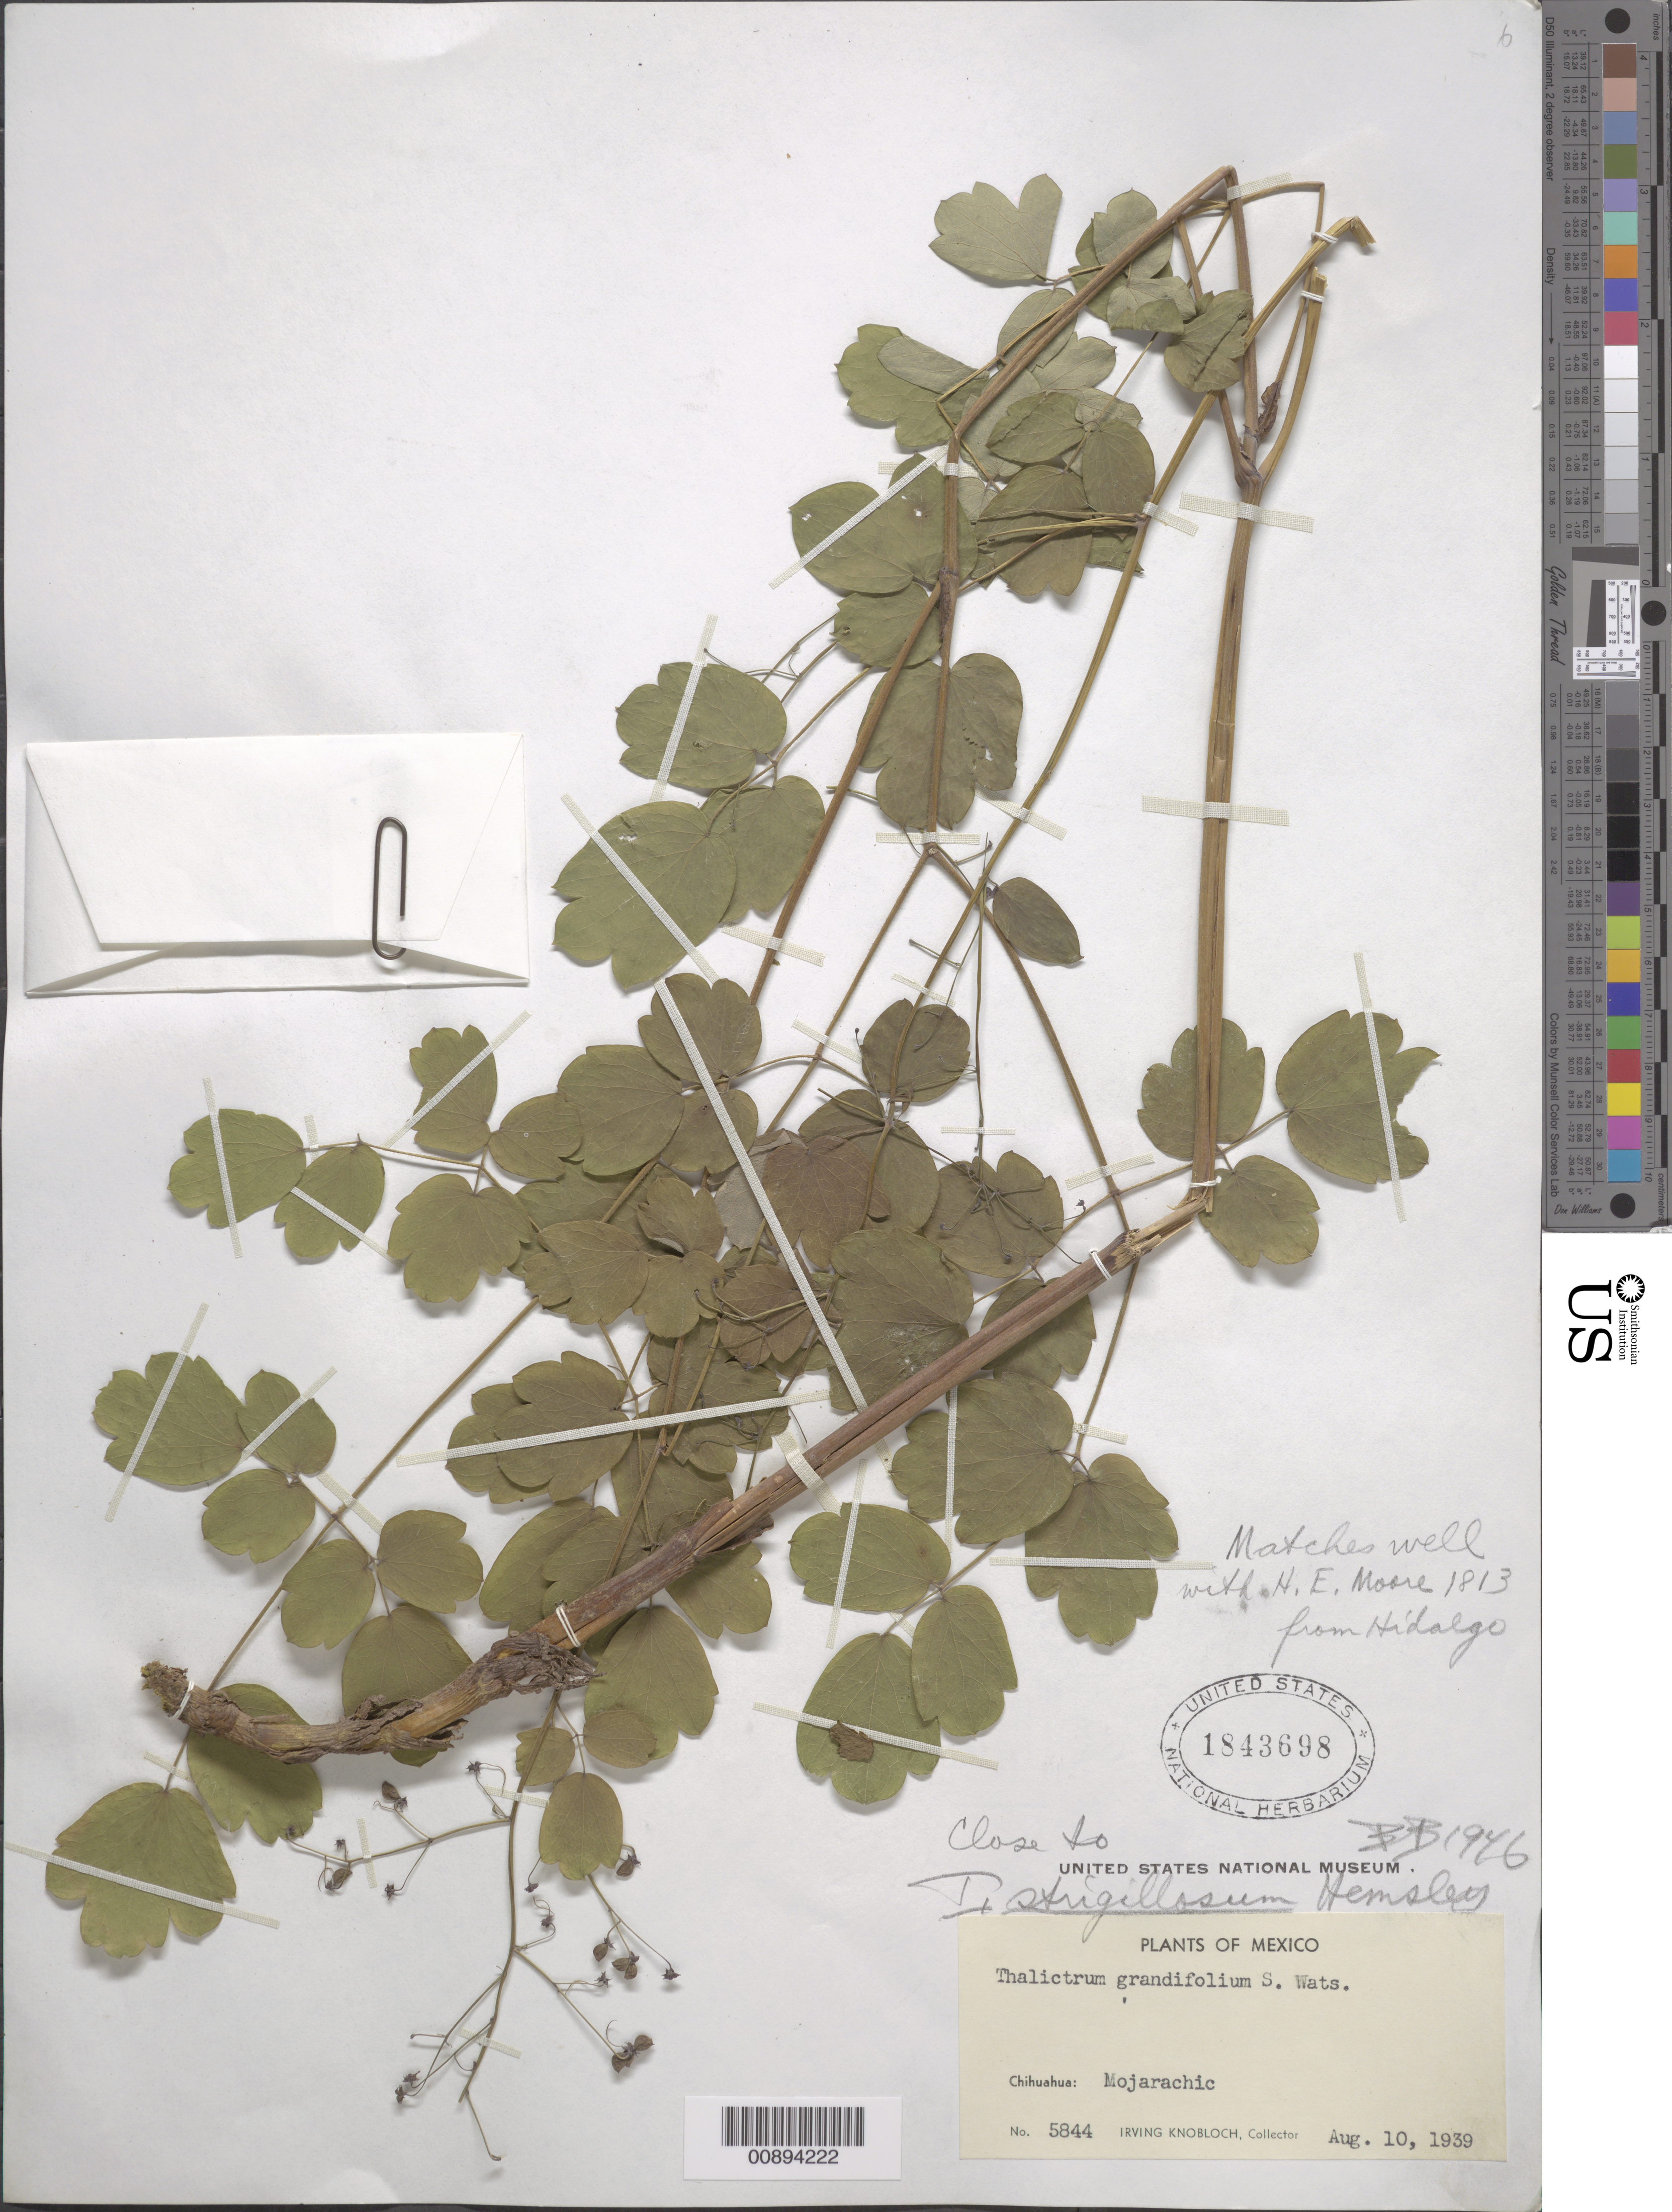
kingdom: Plantae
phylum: Tracheophyta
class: Magnoliopsida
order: Ranunculales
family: Ranunculaceae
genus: Thalictrum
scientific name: Thalictrum strigillosum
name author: Hemsl.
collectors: I. W. Knobloch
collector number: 5844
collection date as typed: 10 Aug 1939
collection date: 1939-08-10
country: Mexico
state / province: Chihuahua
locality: Mojarachic, Chihuahua.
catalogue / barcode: US 1843698